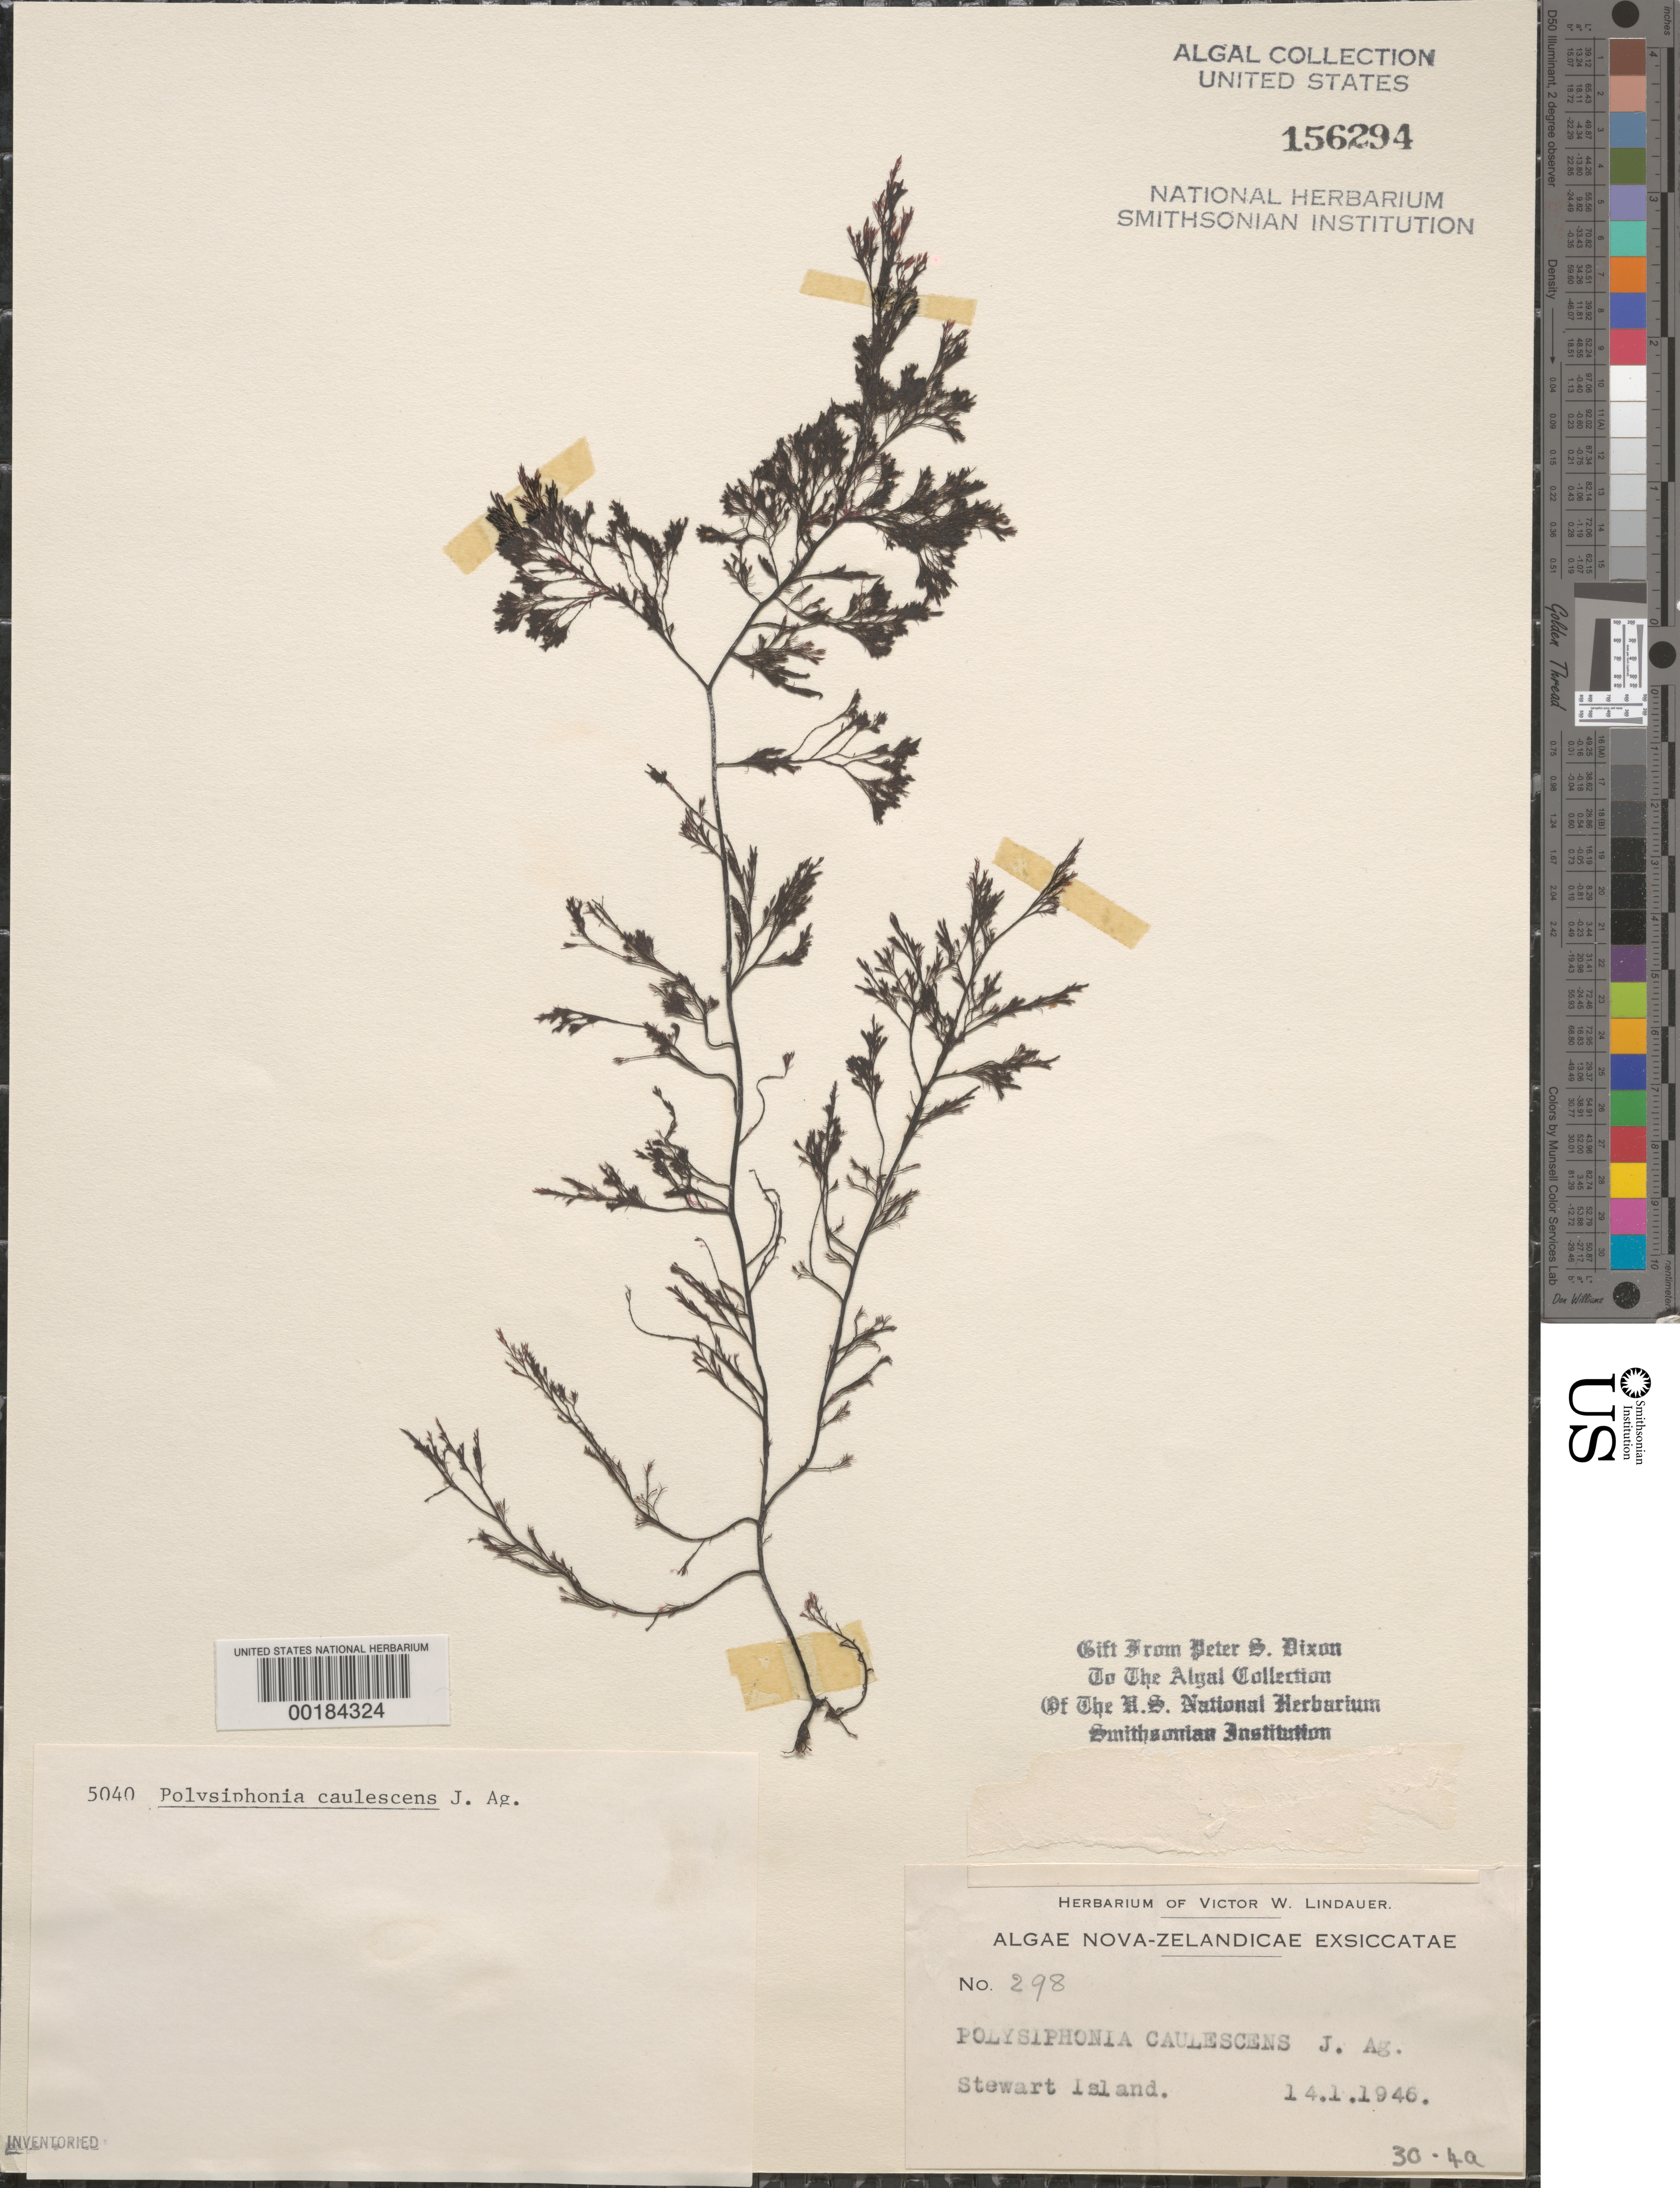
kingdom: Plantae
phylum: Rhodophyta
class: Florideophyceae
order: Ceramiales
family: Rhodomelaceae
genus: Polysiphonia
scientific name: Polysiphonia caulescens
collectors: V. Lindauer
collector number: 298 & PSD 5040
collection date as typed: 14 Jan 1946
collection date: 1946-01-14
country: New Zealand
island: Stewart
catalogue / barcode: US 156294